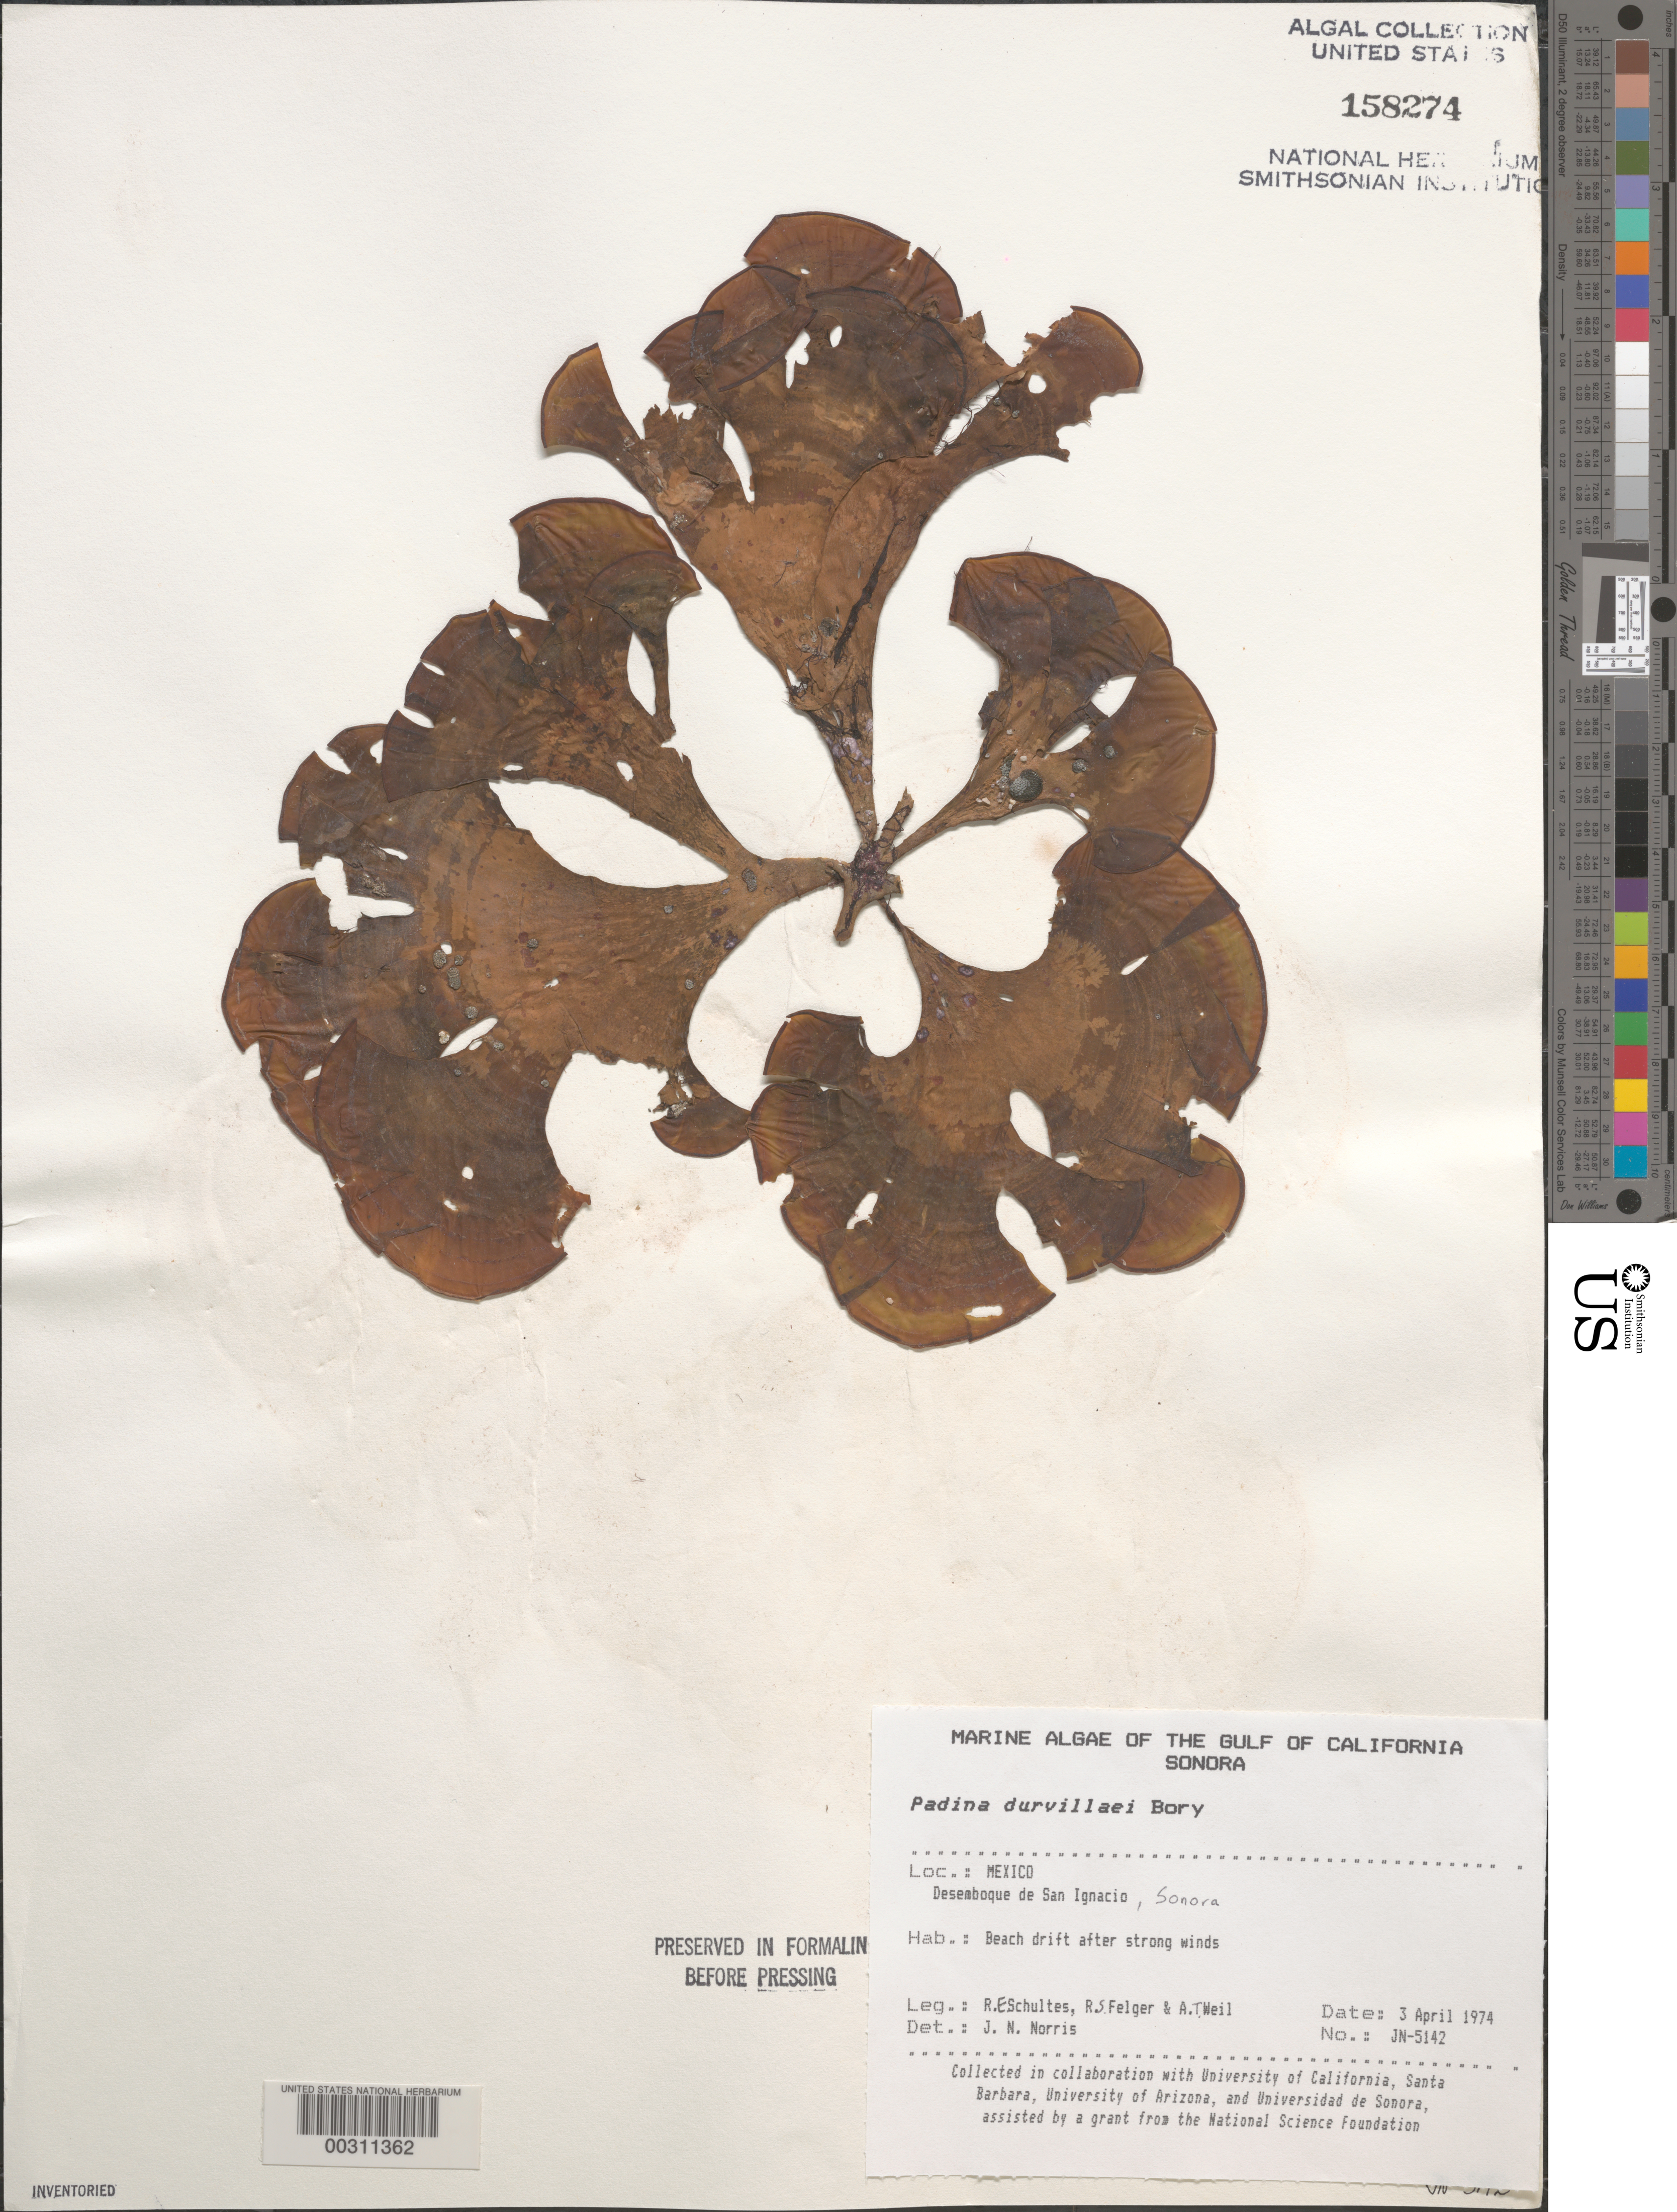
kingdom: Chromista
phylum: Ochrophyta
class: Phaeophyceae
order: Dictyotales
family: Dictyotaceae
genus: Padina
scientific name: Padina durvillaei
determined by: Norris, James N.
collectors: R. E. Schultes, R. S. Felger & A. T. Weil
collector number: JN-5142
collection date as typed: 03 Apr 1974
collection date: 1974-04-03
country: Mexico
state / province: Sonora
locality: Desemboque de San Ignacio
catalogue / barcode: US 158274